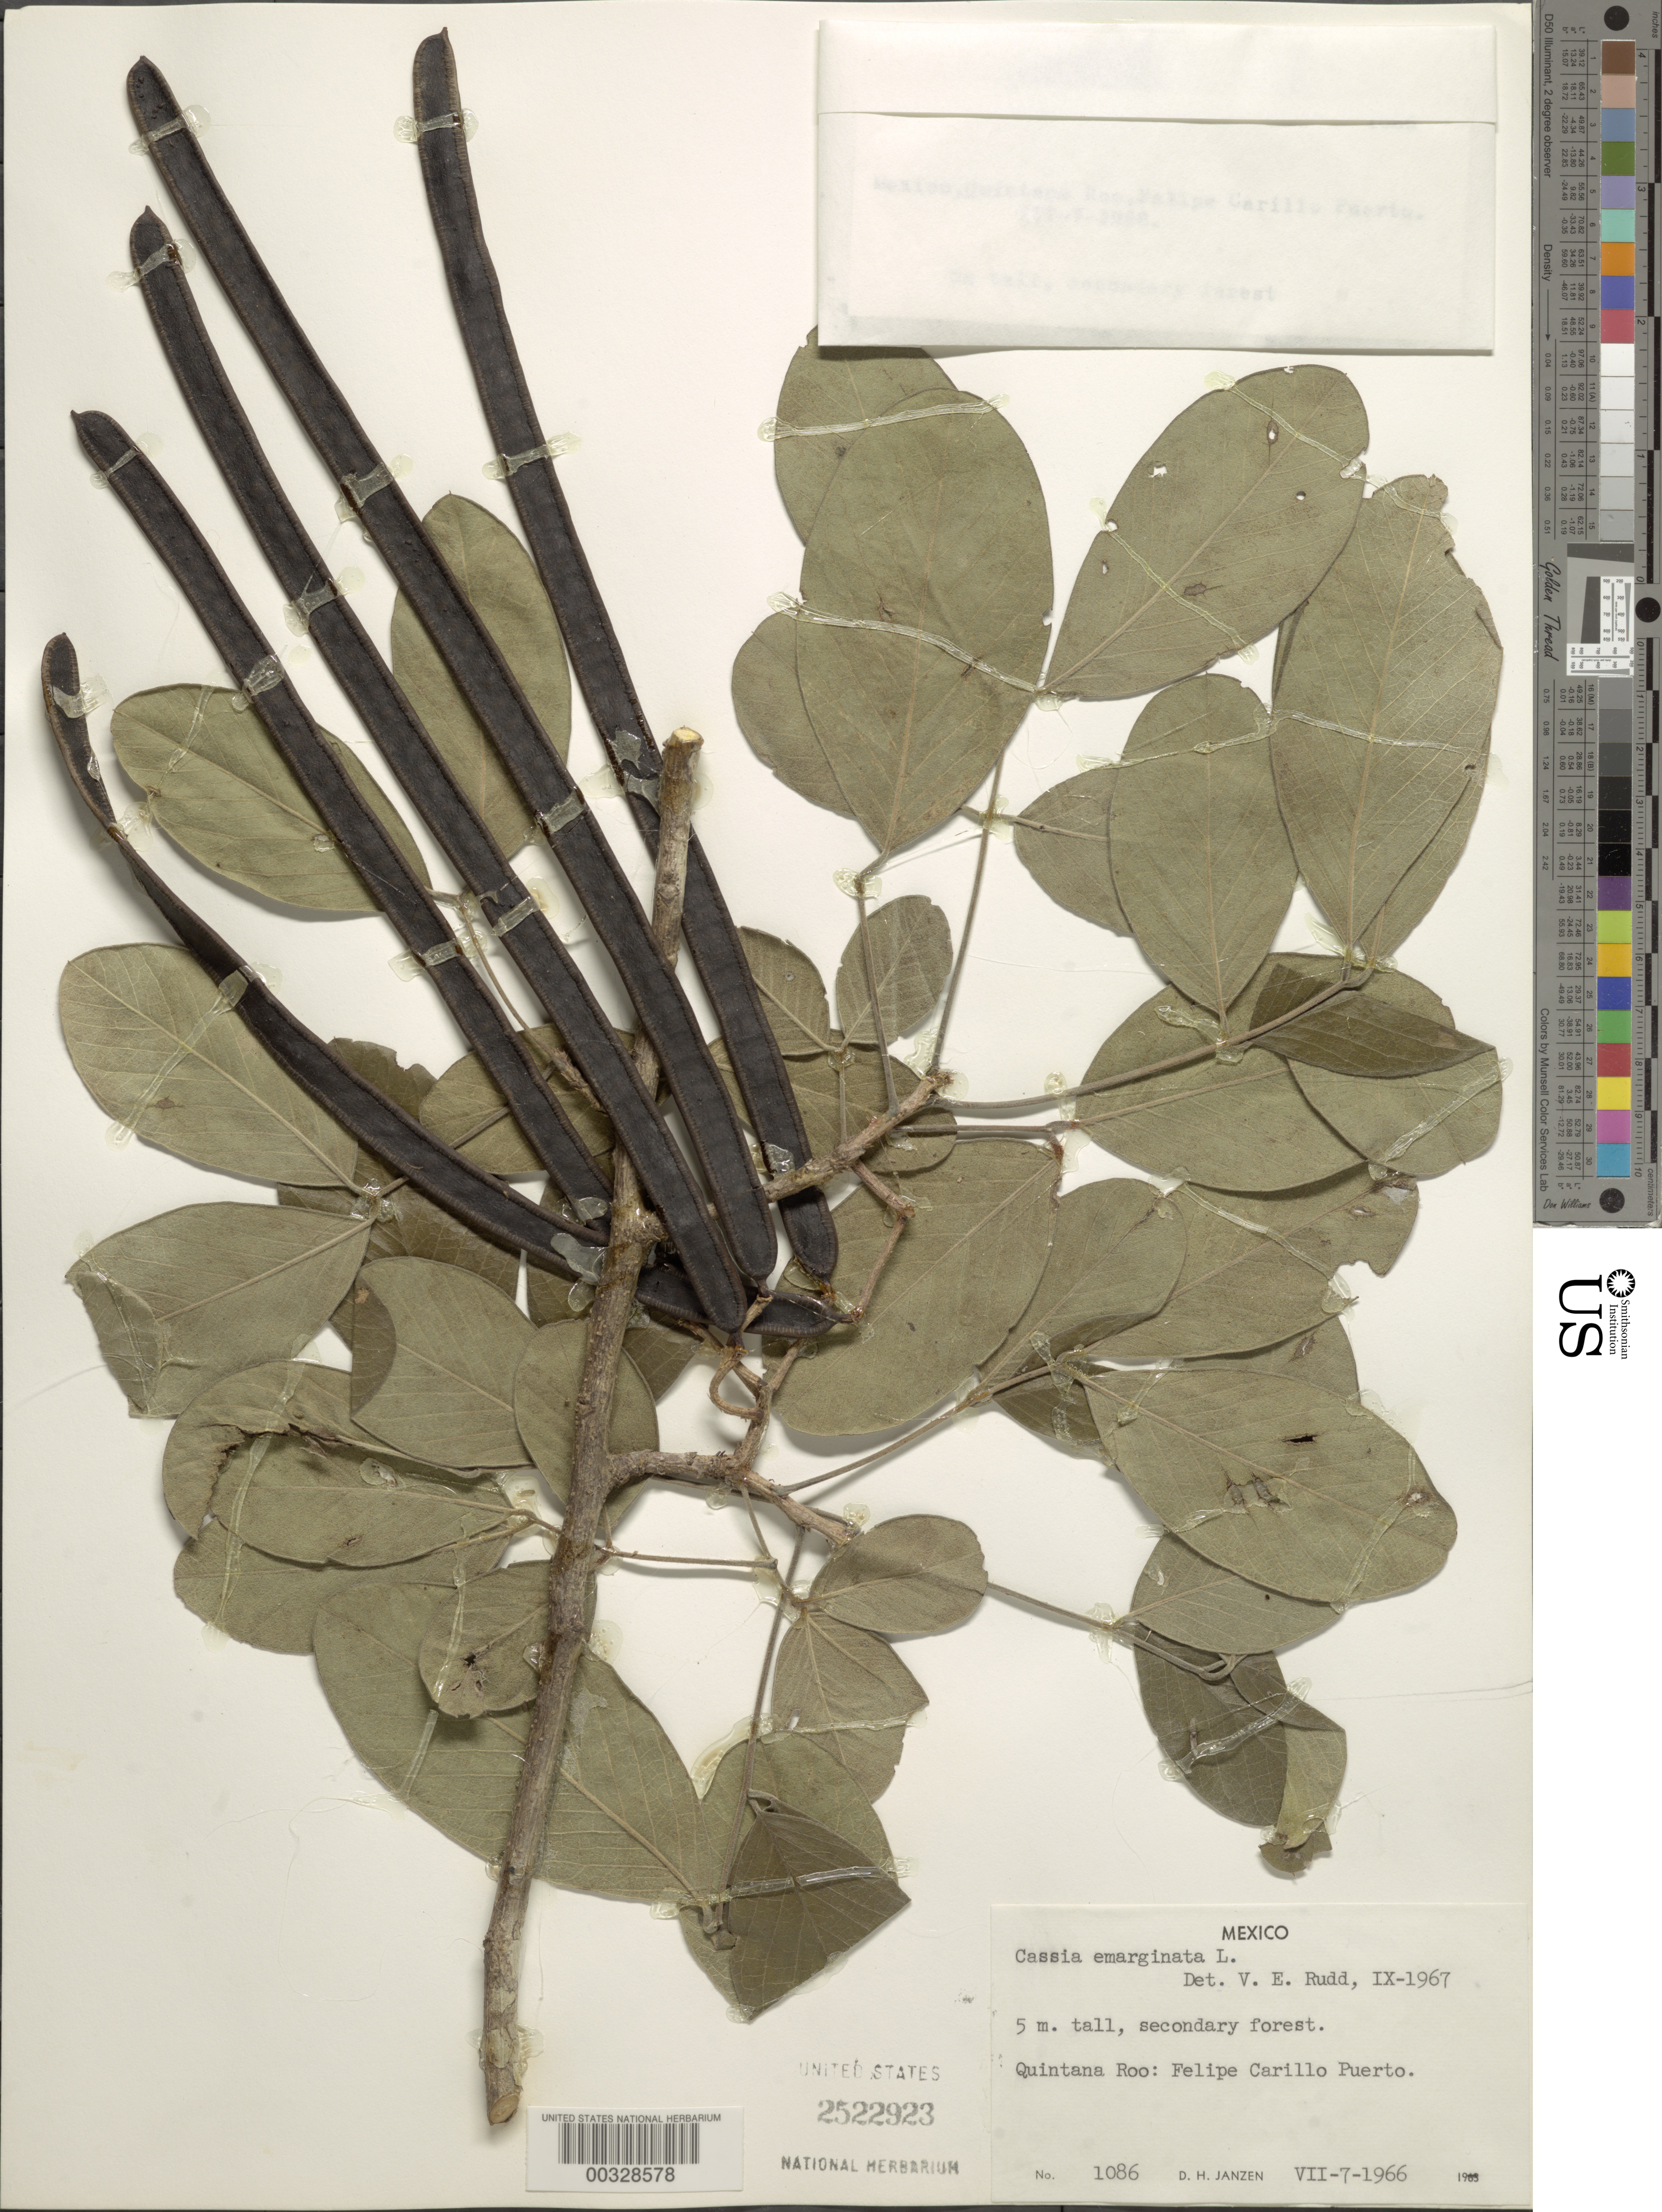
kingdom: Plantae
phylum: Tracheophyta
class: Magnoliopsida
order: Fabales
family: Fabaceae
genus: Senna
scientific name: Senna emarginata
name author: L.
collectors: D. Janzen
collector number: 1086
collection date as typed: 07 Jul 1966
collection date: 1966-07-07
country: Mexico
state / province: Quintana Roo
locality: Felipe carillo puerto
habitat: Secondary forest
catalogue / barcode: US 2522923